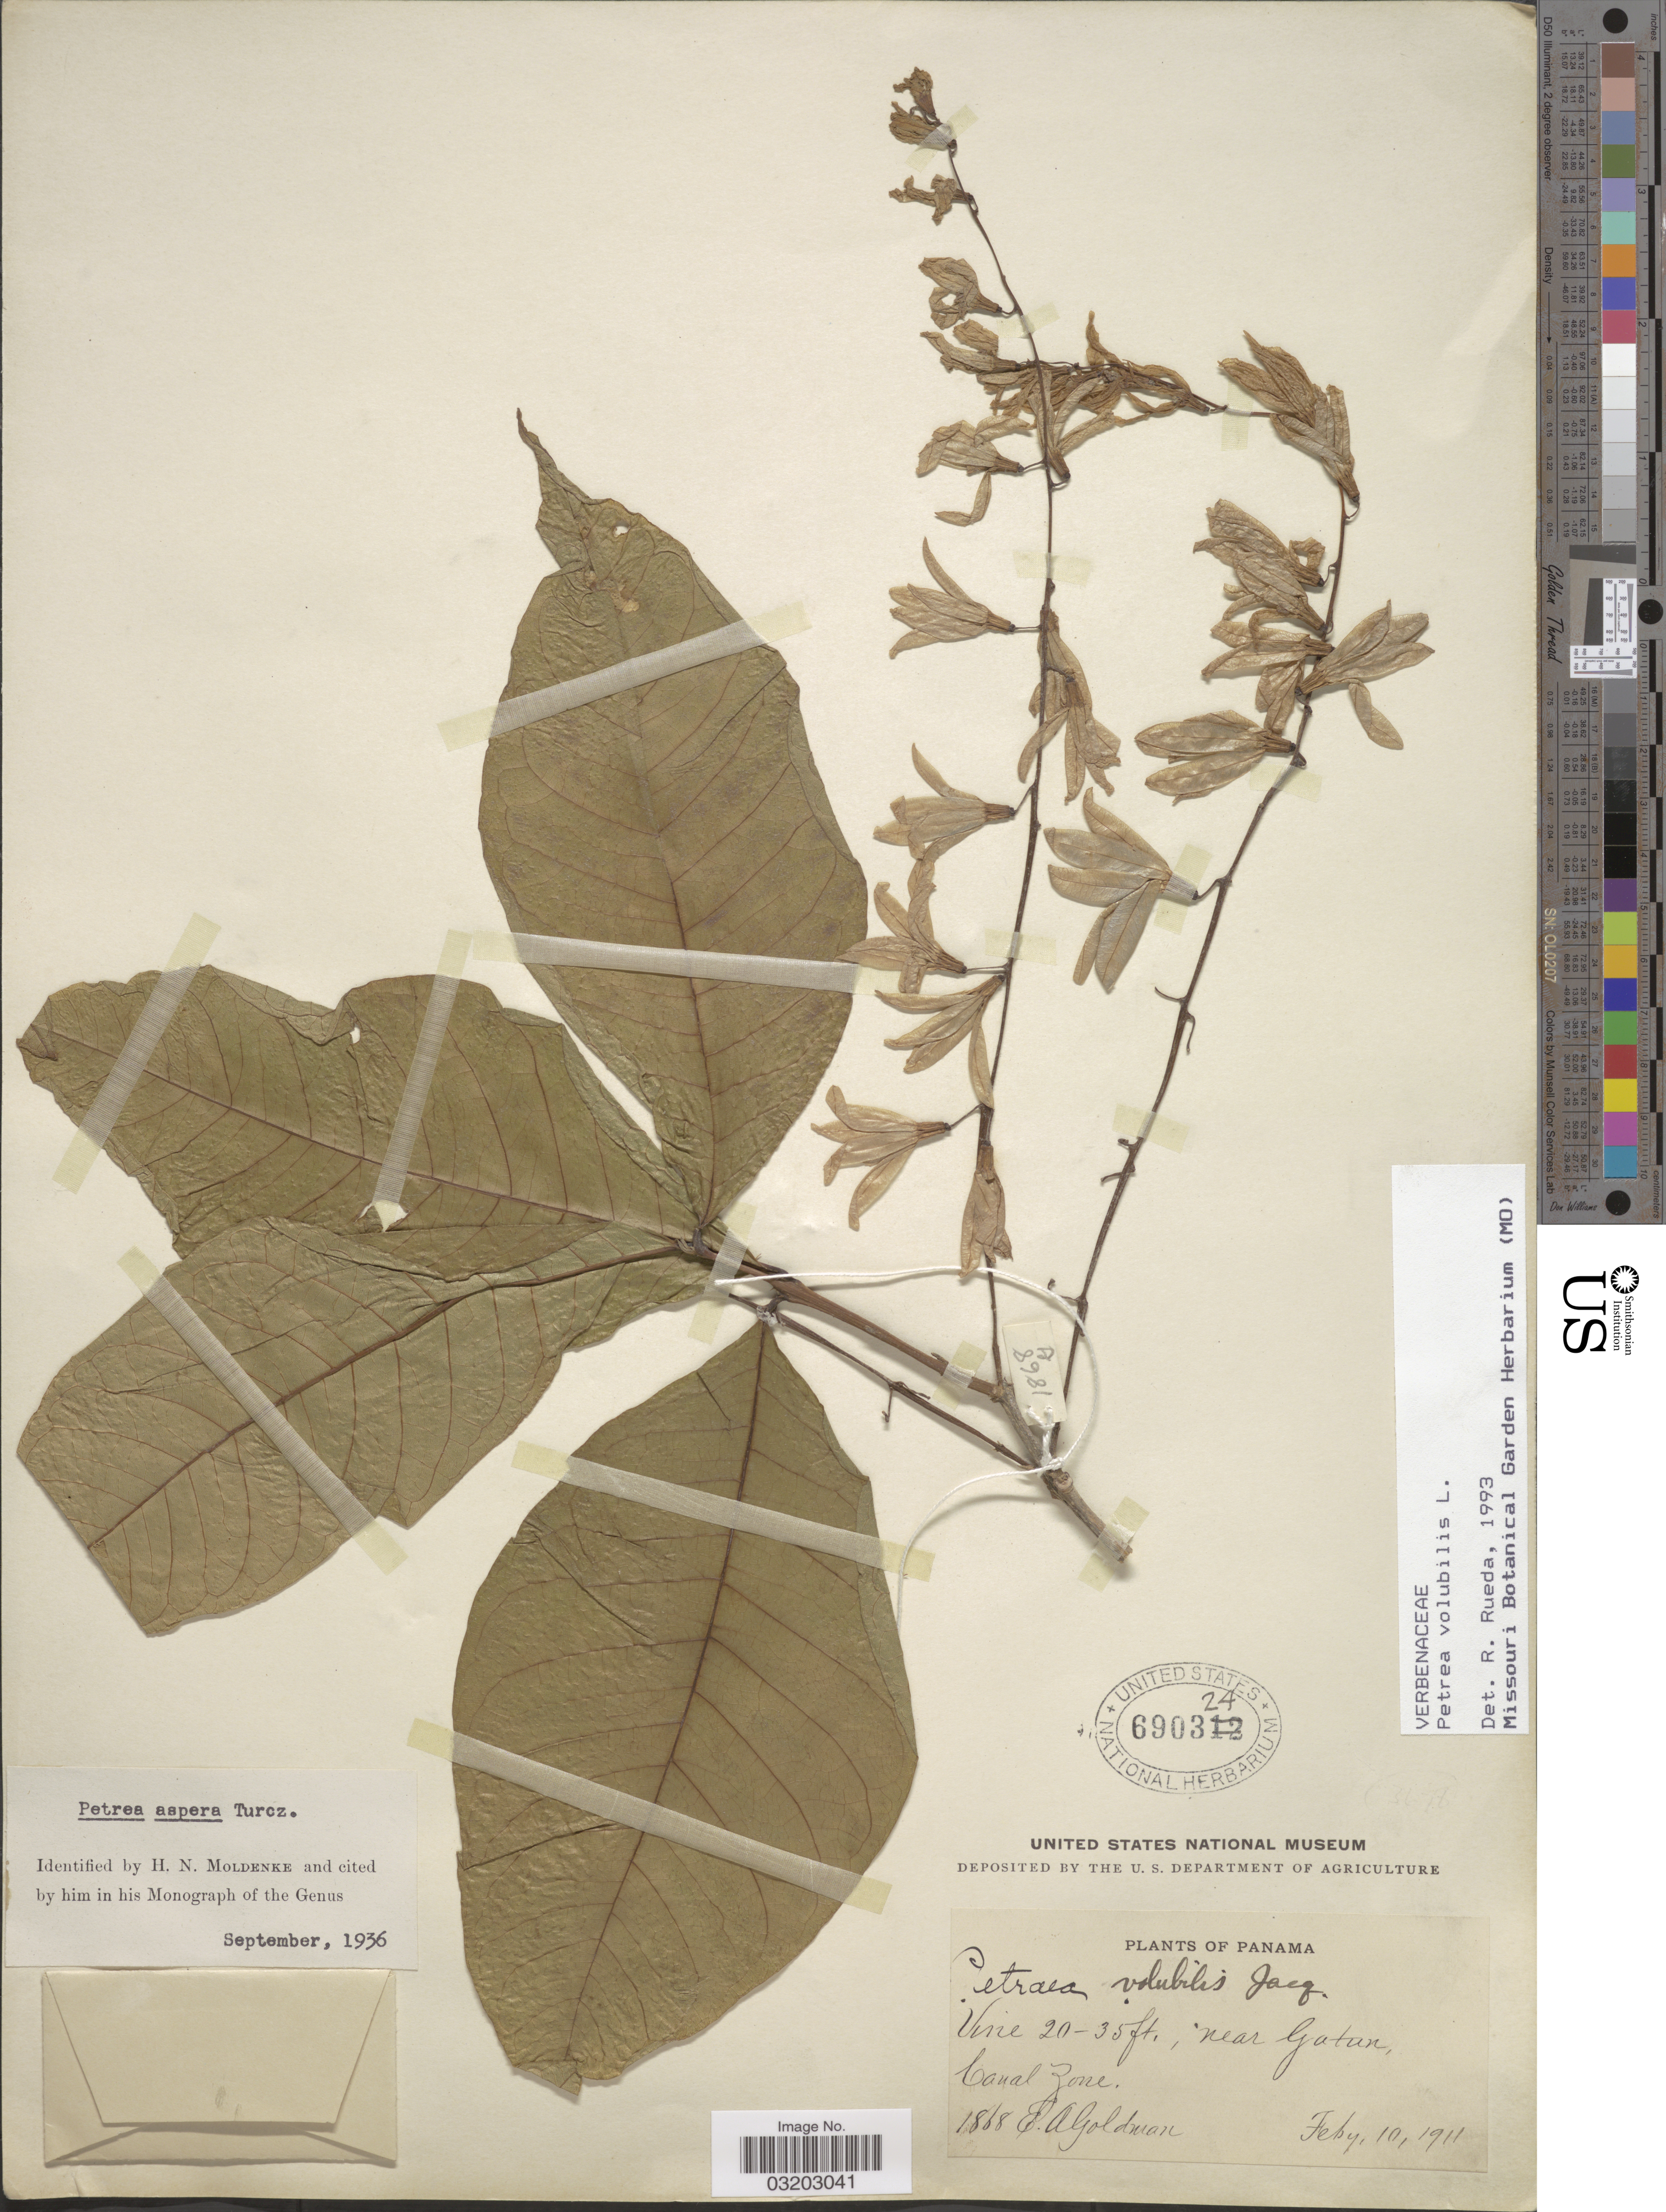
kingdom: Plantae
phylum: Tracheophyta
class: Magnoliopsida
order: Lamiales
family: Verbenaceae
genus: Petrea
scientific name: Petrea volubilis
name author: L.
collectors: E. A. Goldman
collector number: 1868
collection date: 1911-02-10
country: Panama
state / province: Colón / Panamá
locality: Near Gatun, Canal Zone.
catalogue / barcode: US 690324